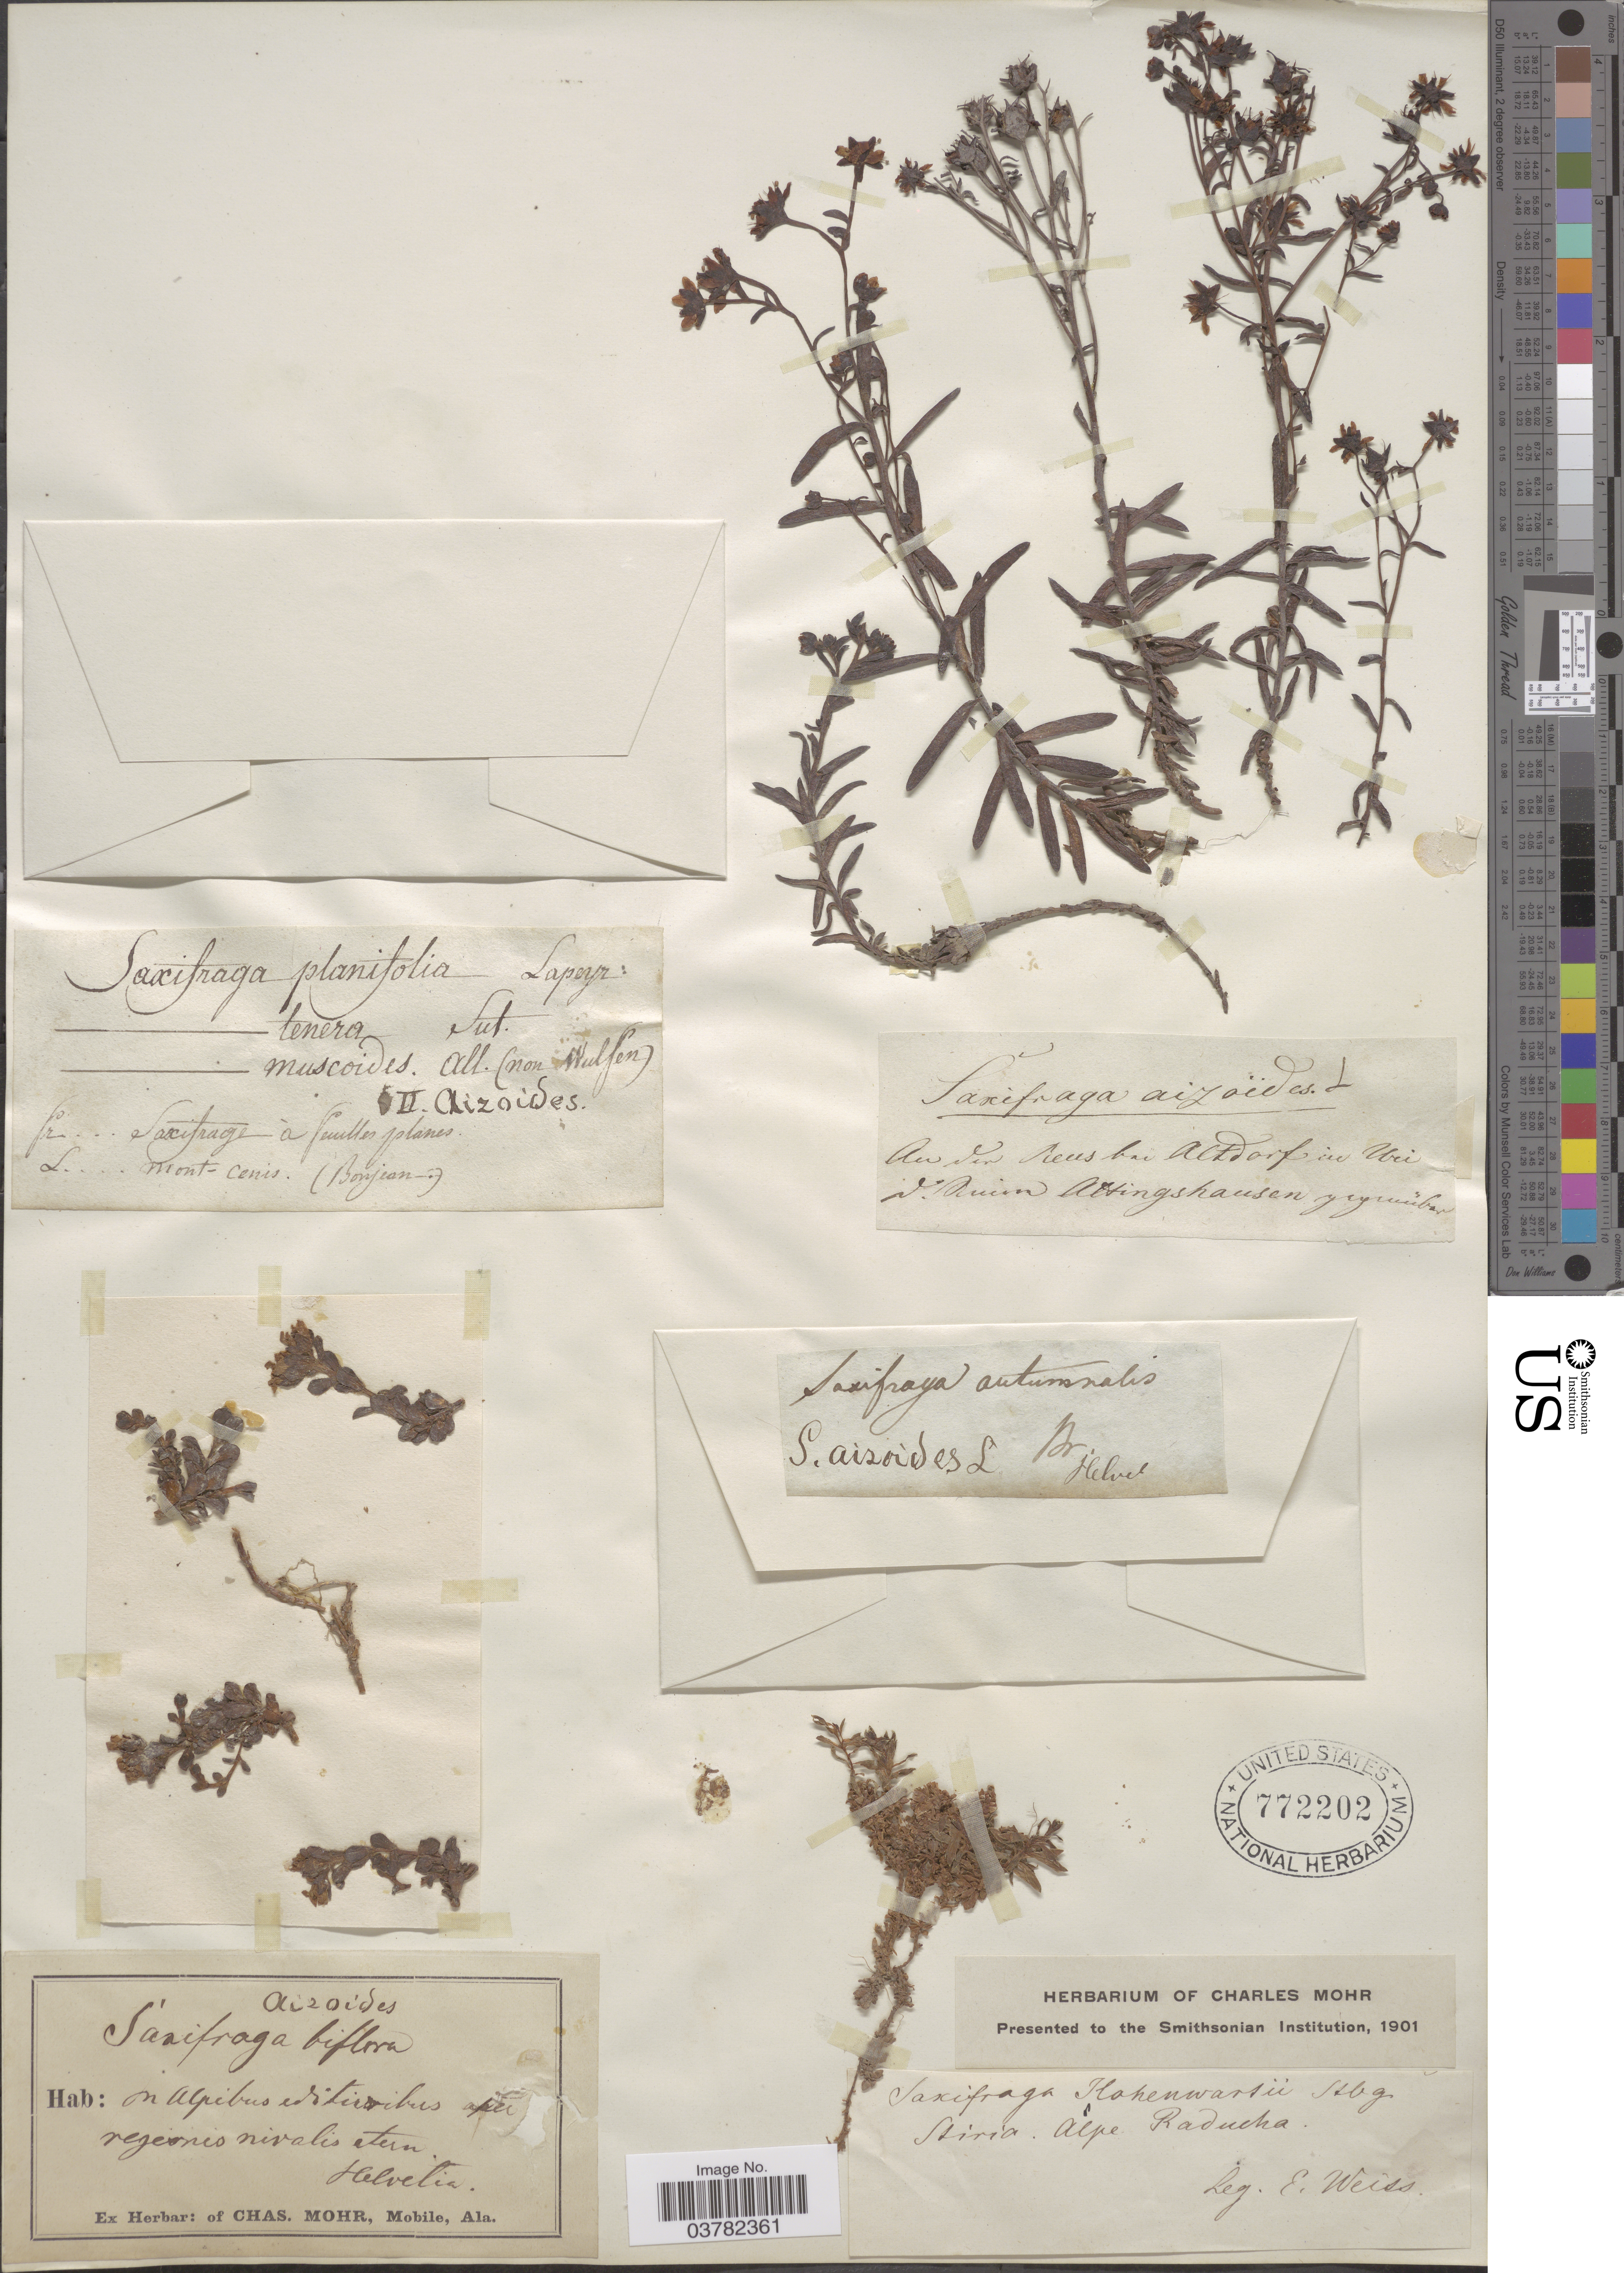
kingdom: Plantae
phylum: Tracheophyta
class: Magnoliopsida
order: Saxifragales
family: Saxifragaceae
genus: Saxifraga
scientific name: Saxifraga hohenwartii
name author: Vest ex Sternb.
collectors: E. Weiss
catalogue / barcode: US 772202